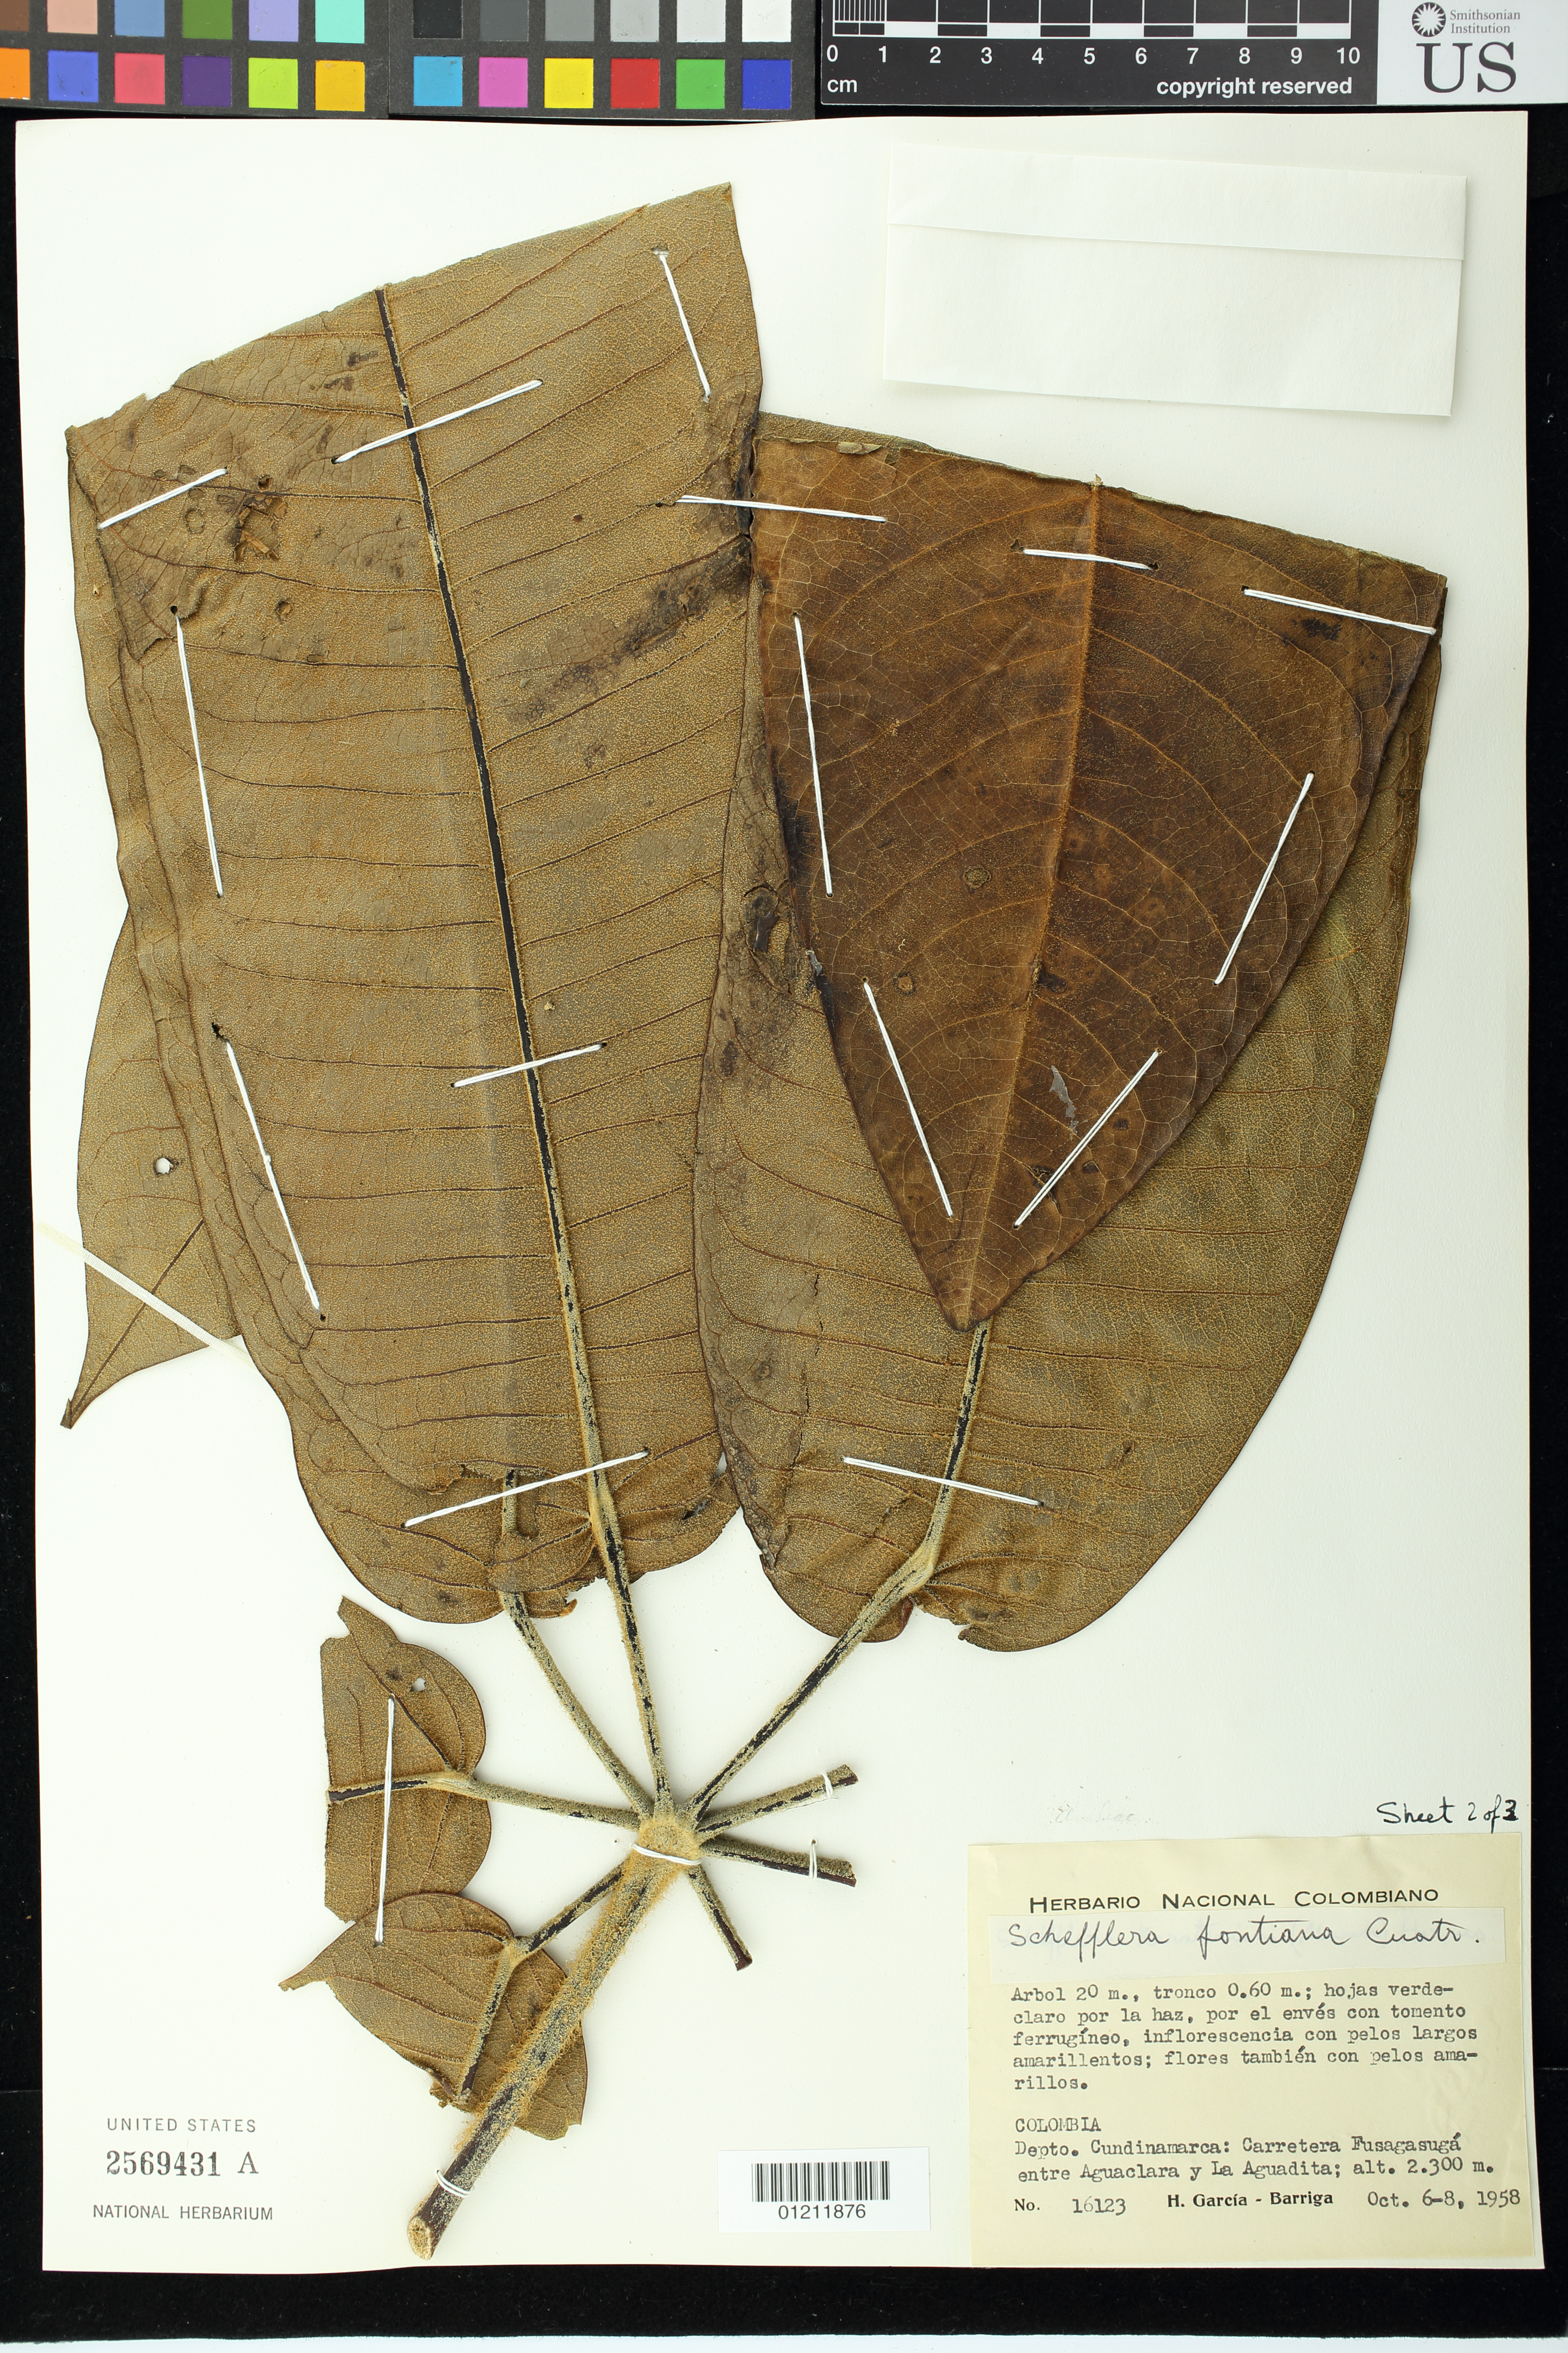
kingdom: Plantae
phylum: Tracheophyta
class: Magnoliopsida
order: Apiales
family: Araliaceae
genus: Schefflera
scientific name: Schefflera fontiana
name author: Cuatrec.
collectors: H. García Barriga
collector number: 16123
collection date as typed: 06 Oct 1958 to 08 Oct 1958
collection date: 1958-10-06/1958-10-08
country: Colombia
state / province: Cundinamarca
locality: Depto. Cundinamarca: Carretera Fusagasugá entre Aguaclara y La Aguadita.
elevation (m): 2300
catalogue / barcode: US 2569431A